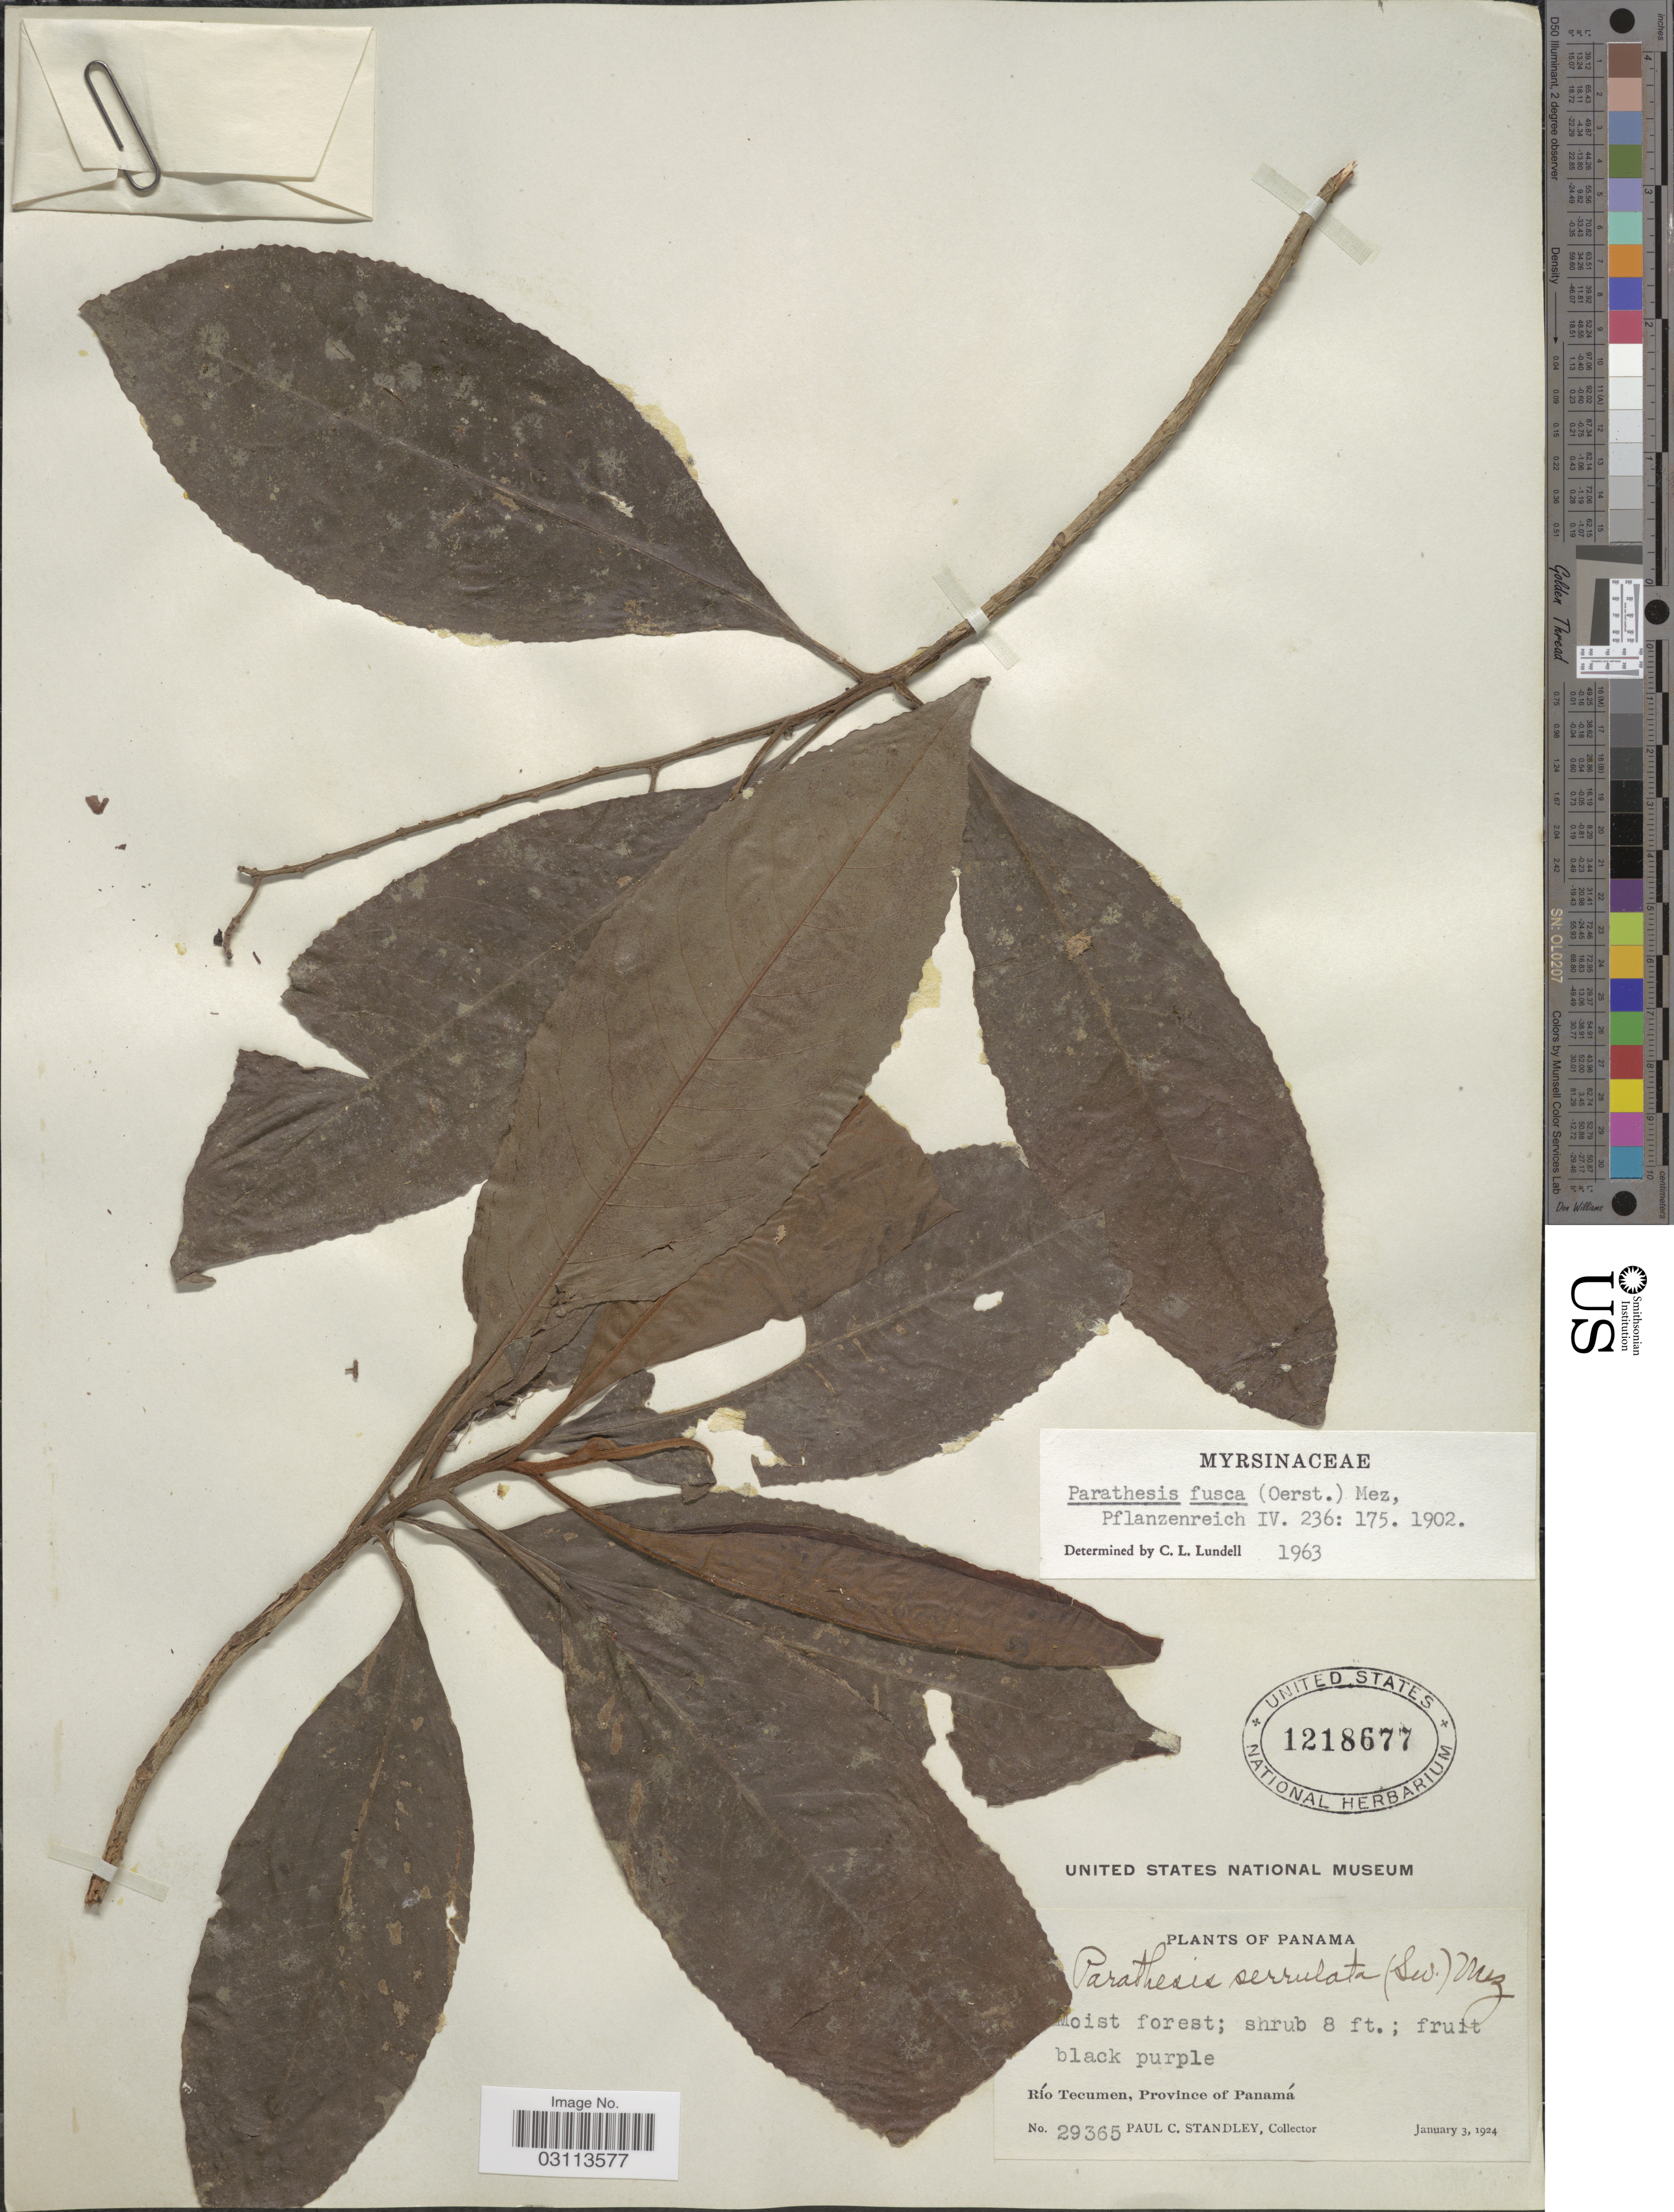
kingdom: Plantae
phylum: Tracheophyta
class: Magnoliopsida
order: Ericales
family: Primulaceae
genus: Parathesis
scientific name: Parathesis fusca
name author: (Oerst.) Mez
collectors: P. C. Standley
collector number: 29365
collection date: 1924-01-03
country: Panama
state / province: Panamá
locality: Río Tecumen.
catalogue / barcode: US 1218677